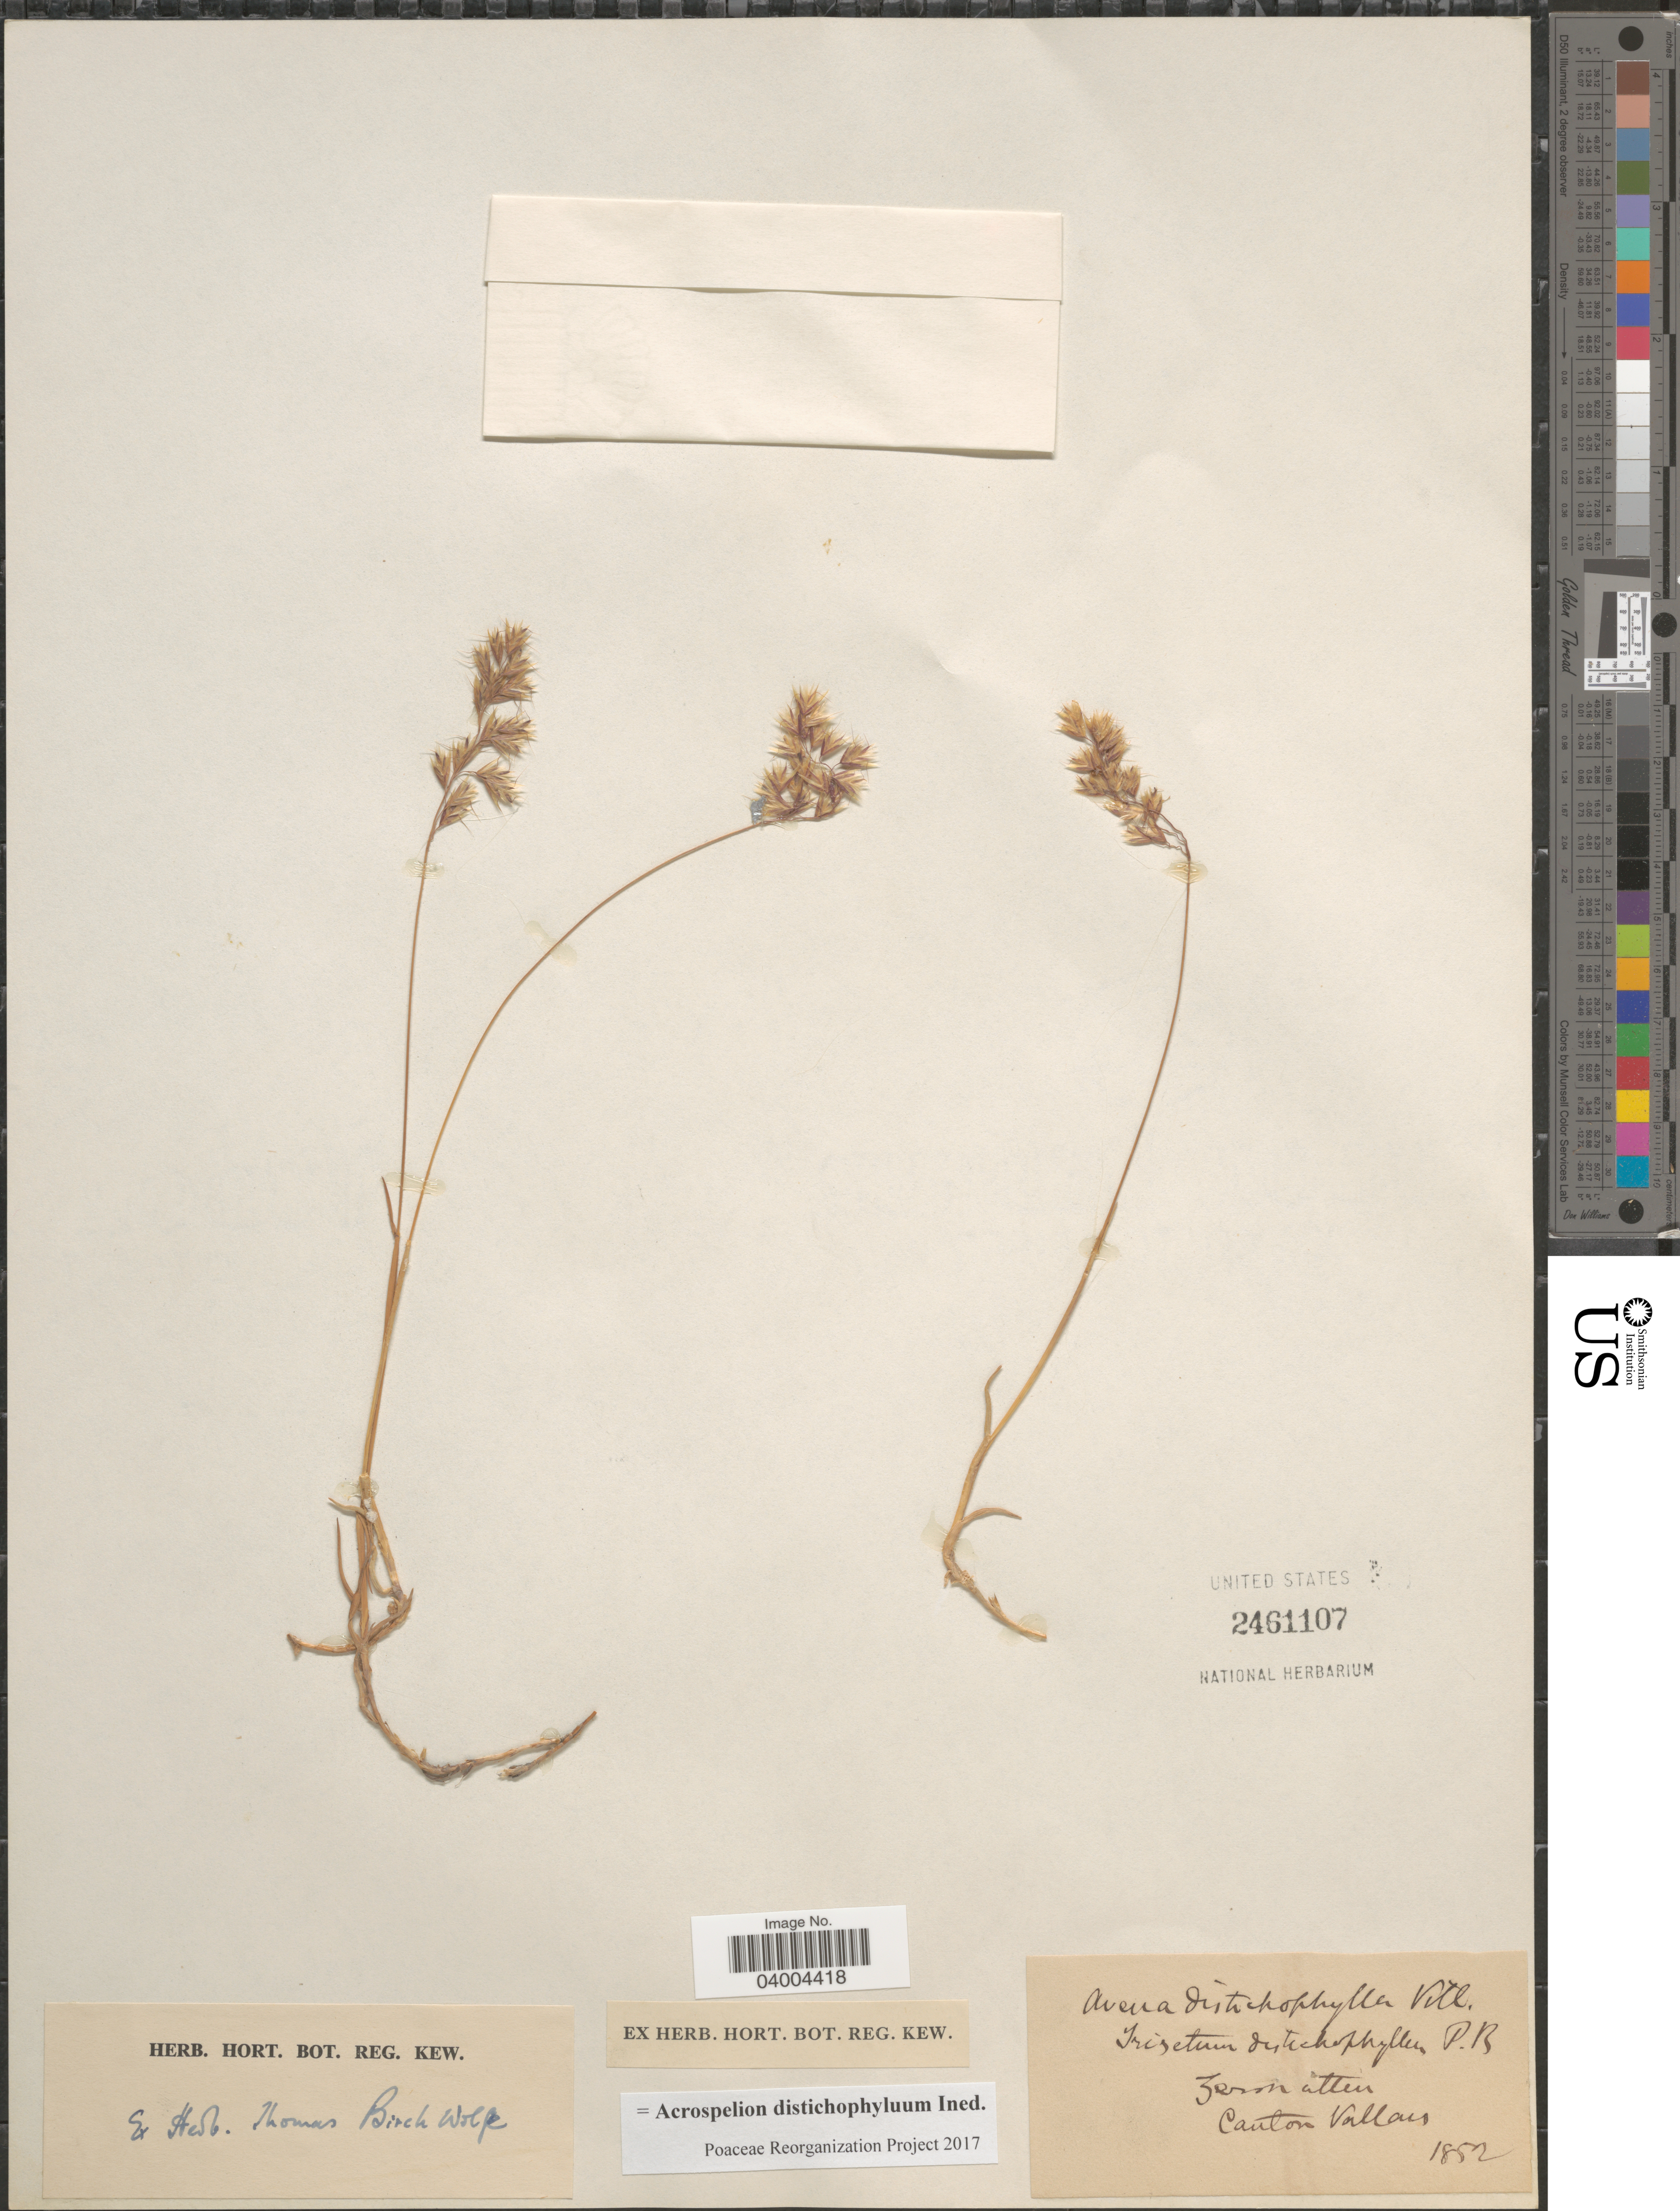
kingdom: Plantae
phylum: Tracheophyta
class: Liliopsida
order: Poales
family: Poaceae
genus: Acrospelion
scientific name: Acrospelion distichophyllum ined.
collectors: Ex herb. Hort. Bot. Reg. Kew.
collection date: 1852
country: Switzerland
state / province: Valais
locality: Zeron atten. Canton Vallais.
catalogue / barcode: US 2461107